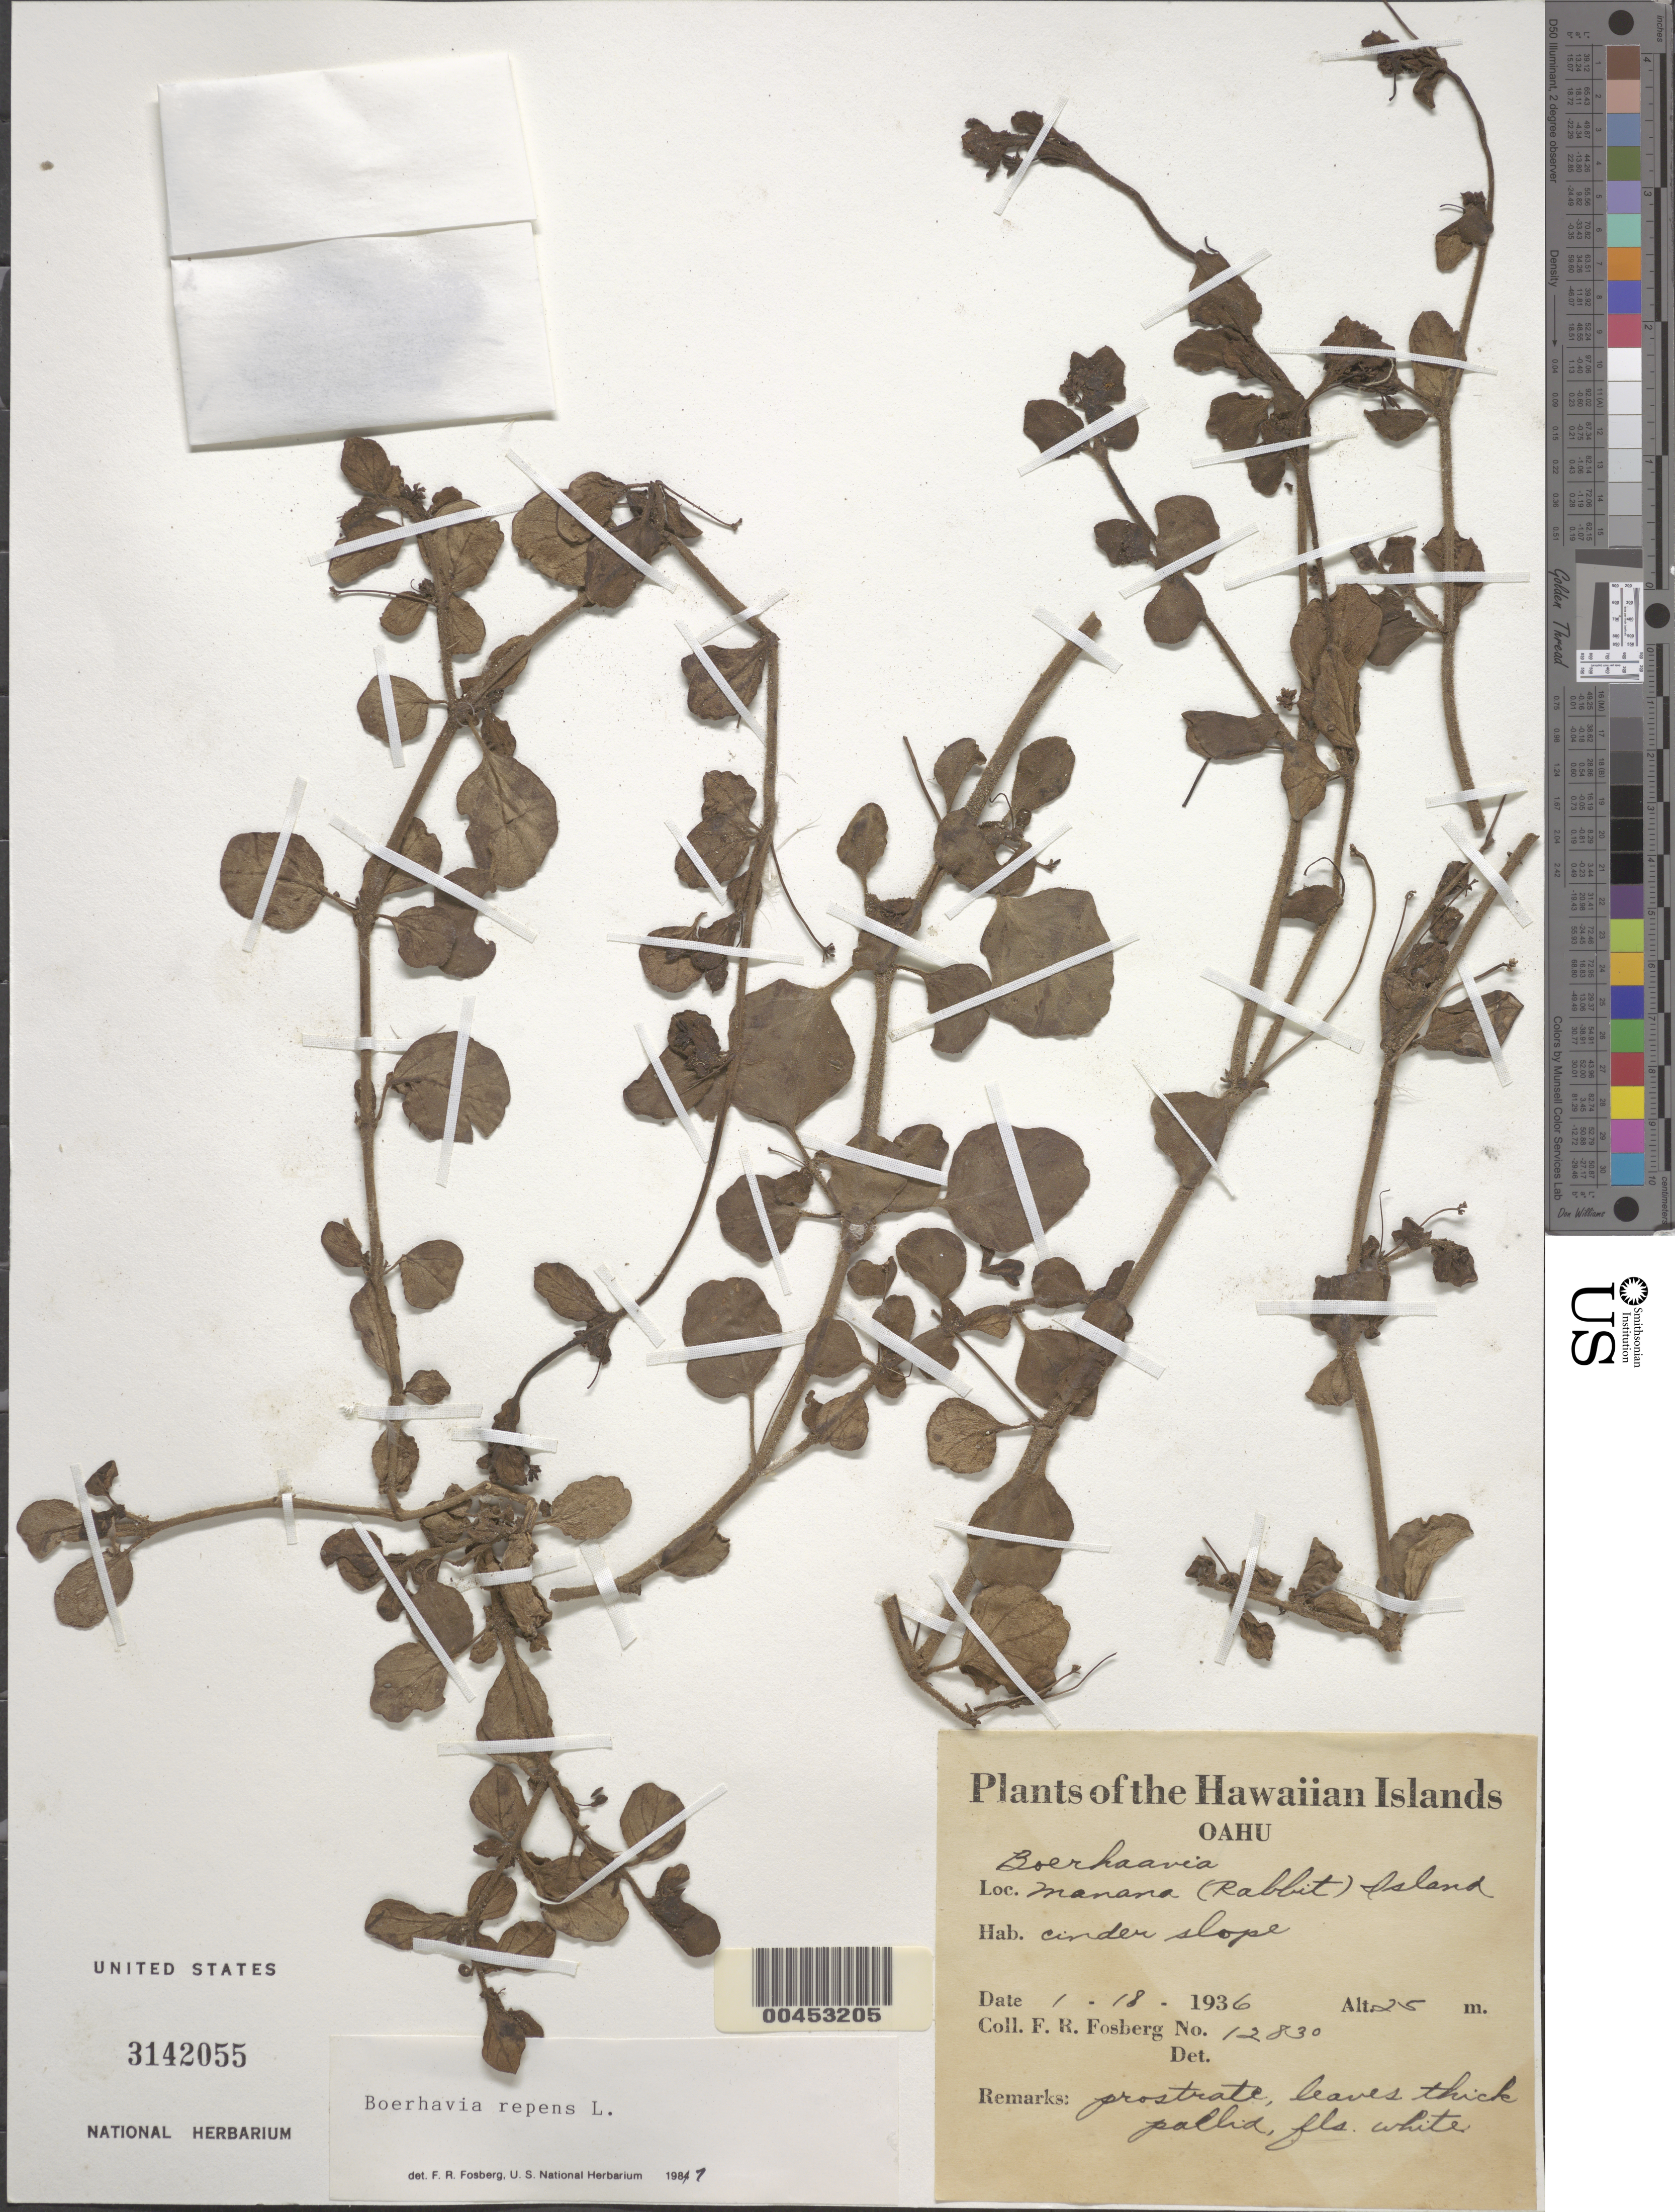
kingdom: Plantae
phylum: Tracheophyta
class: Magnoliopsida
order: Caryophyllales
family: Nyctaginaceae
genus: Boerhavia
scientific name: Boerhavia repens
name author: L.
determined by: Fosberg, F. R.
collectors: F. R. Fosberg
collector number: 12830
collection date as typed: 18 Jan 1936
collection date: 1936-01-18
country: United States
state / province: Hawaii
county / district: Honolulu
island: Oahu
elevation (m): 25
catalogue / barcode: US 3142055